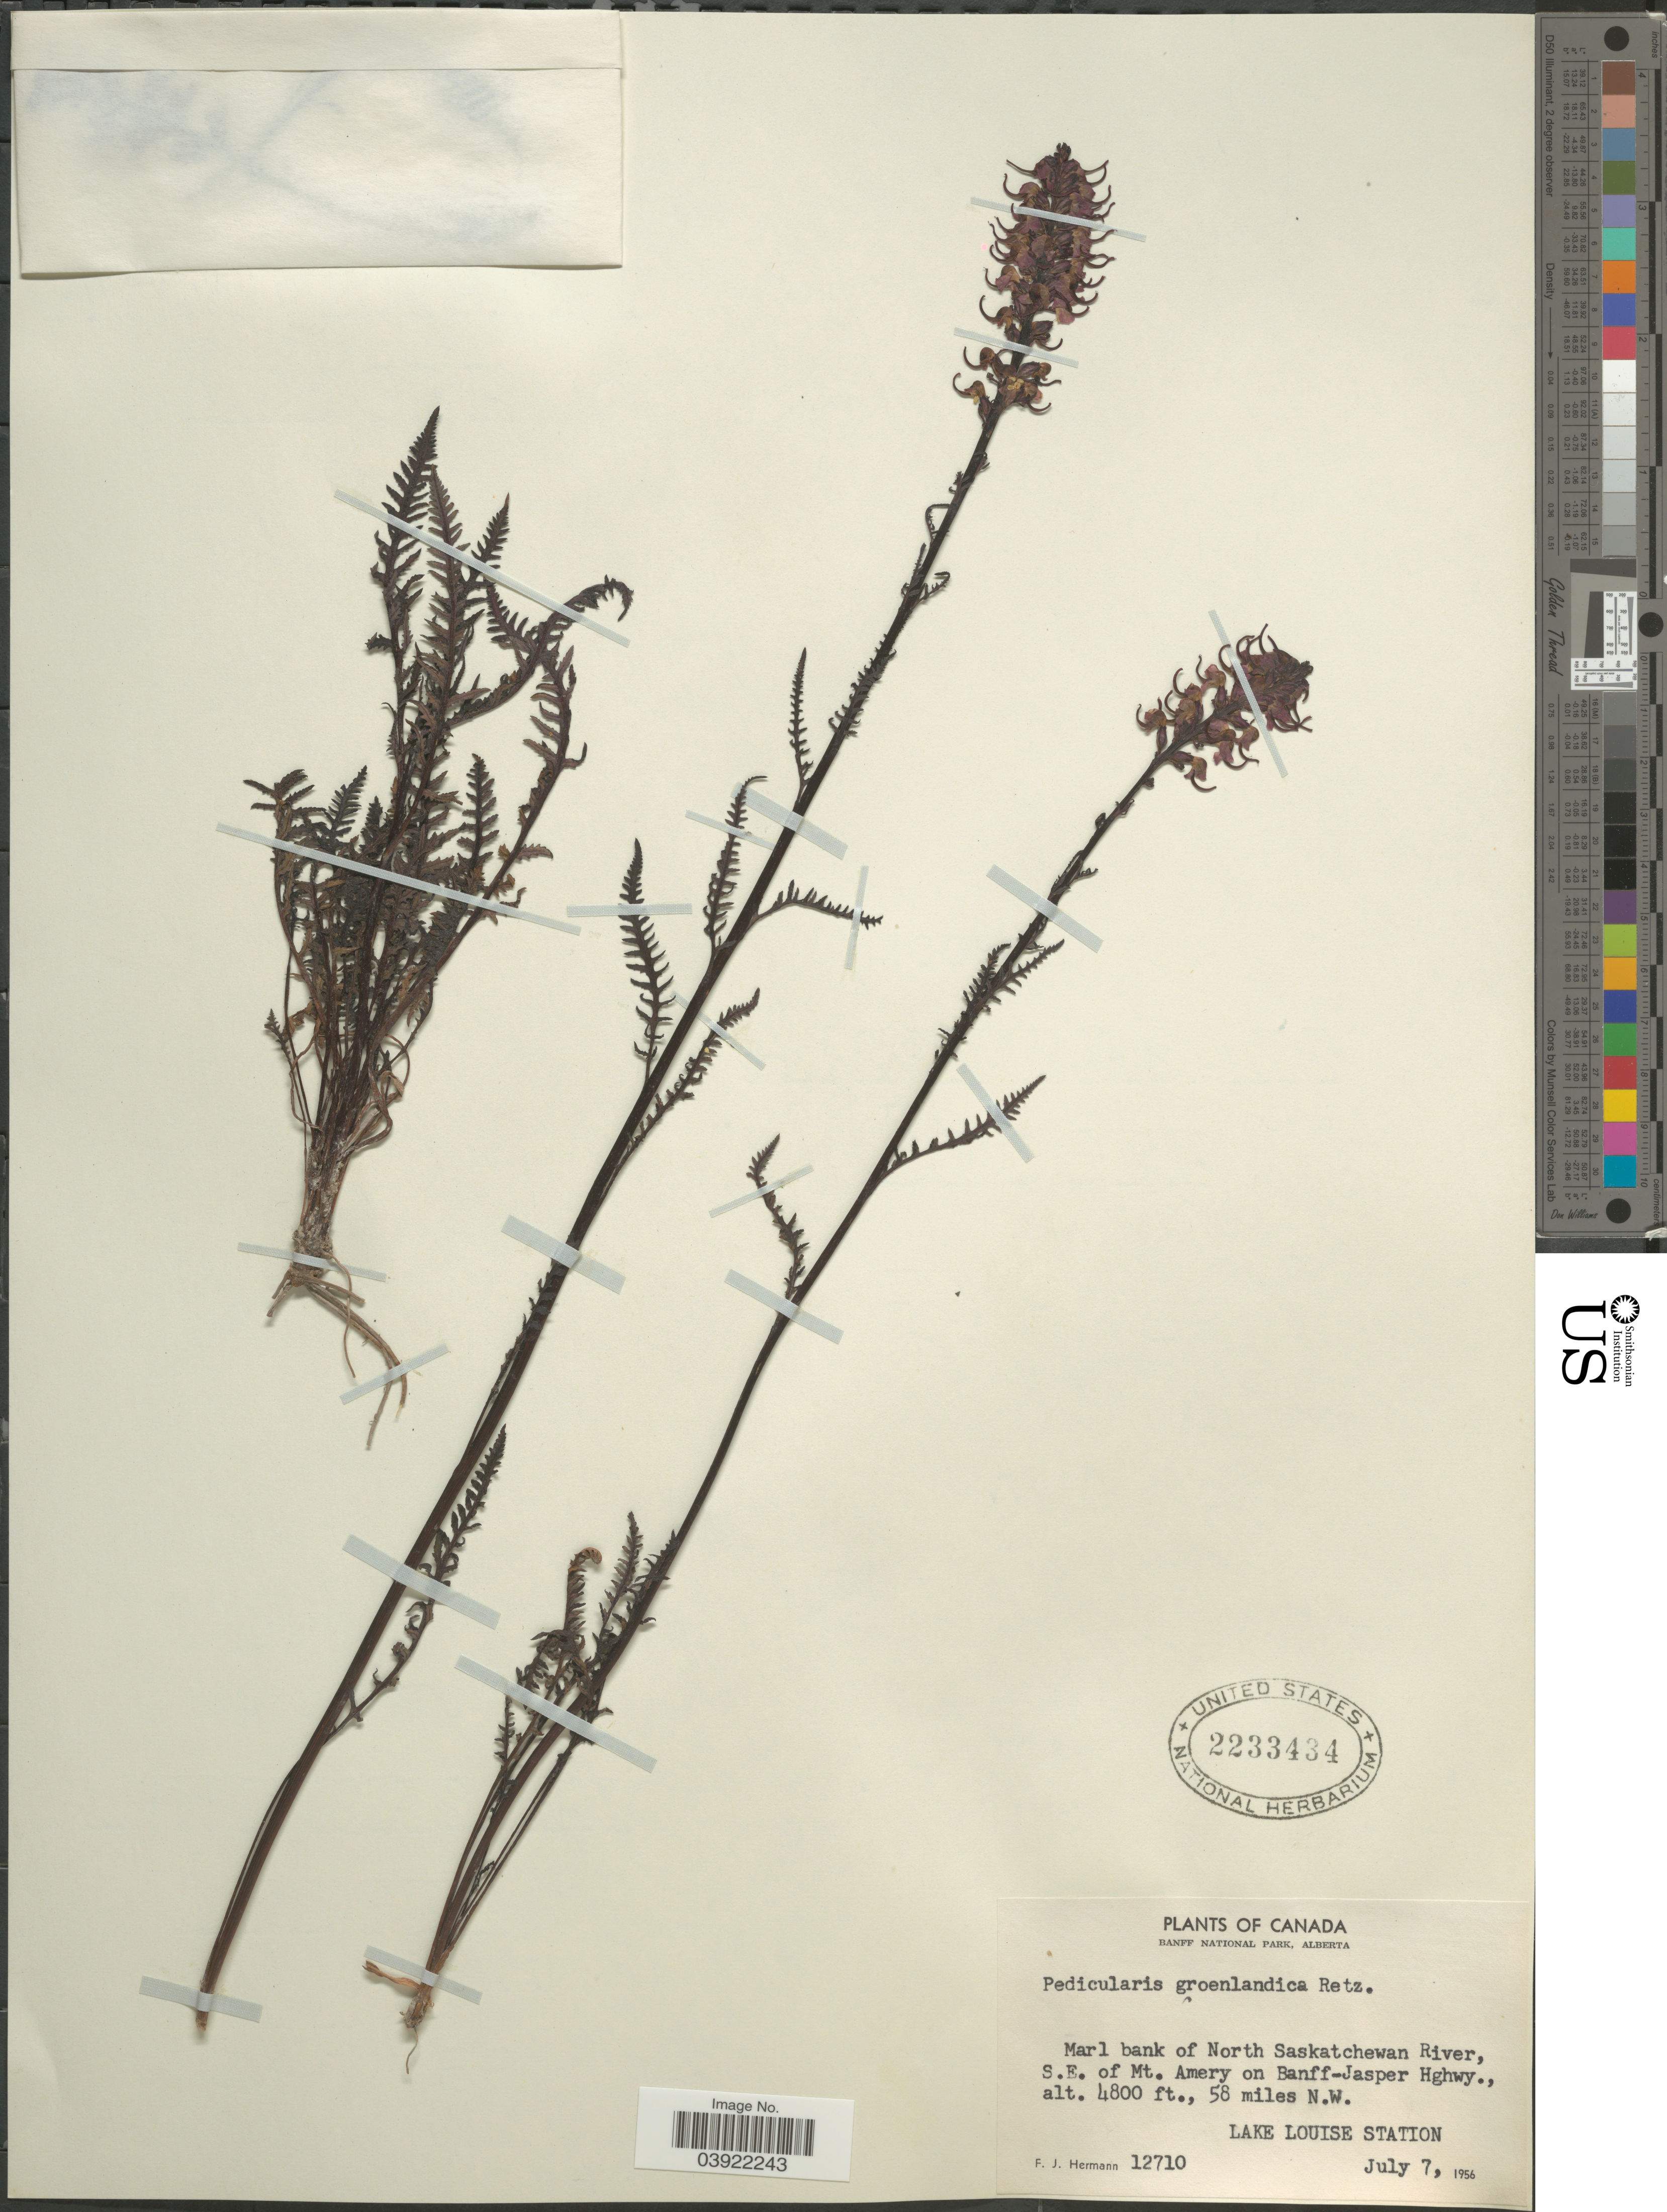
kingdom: Plantae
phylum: Tracheophyta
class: Magnoliopsida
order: Lamiales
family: Orobanchaceae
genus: Pedicularis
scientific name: Pedicularis groenlandica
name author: Retz.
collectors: F. J. Hermann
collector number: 12710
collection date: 1956-07-07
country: Canada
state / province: Alberta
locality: Banff National Park. Marl bank of North Saskatchewan River, S.E. of Mt. Amery on Banff-Jasper Hghwy., 58 miles N.W. Lake Louise Station.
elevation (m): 1463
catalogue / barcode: US 2233434